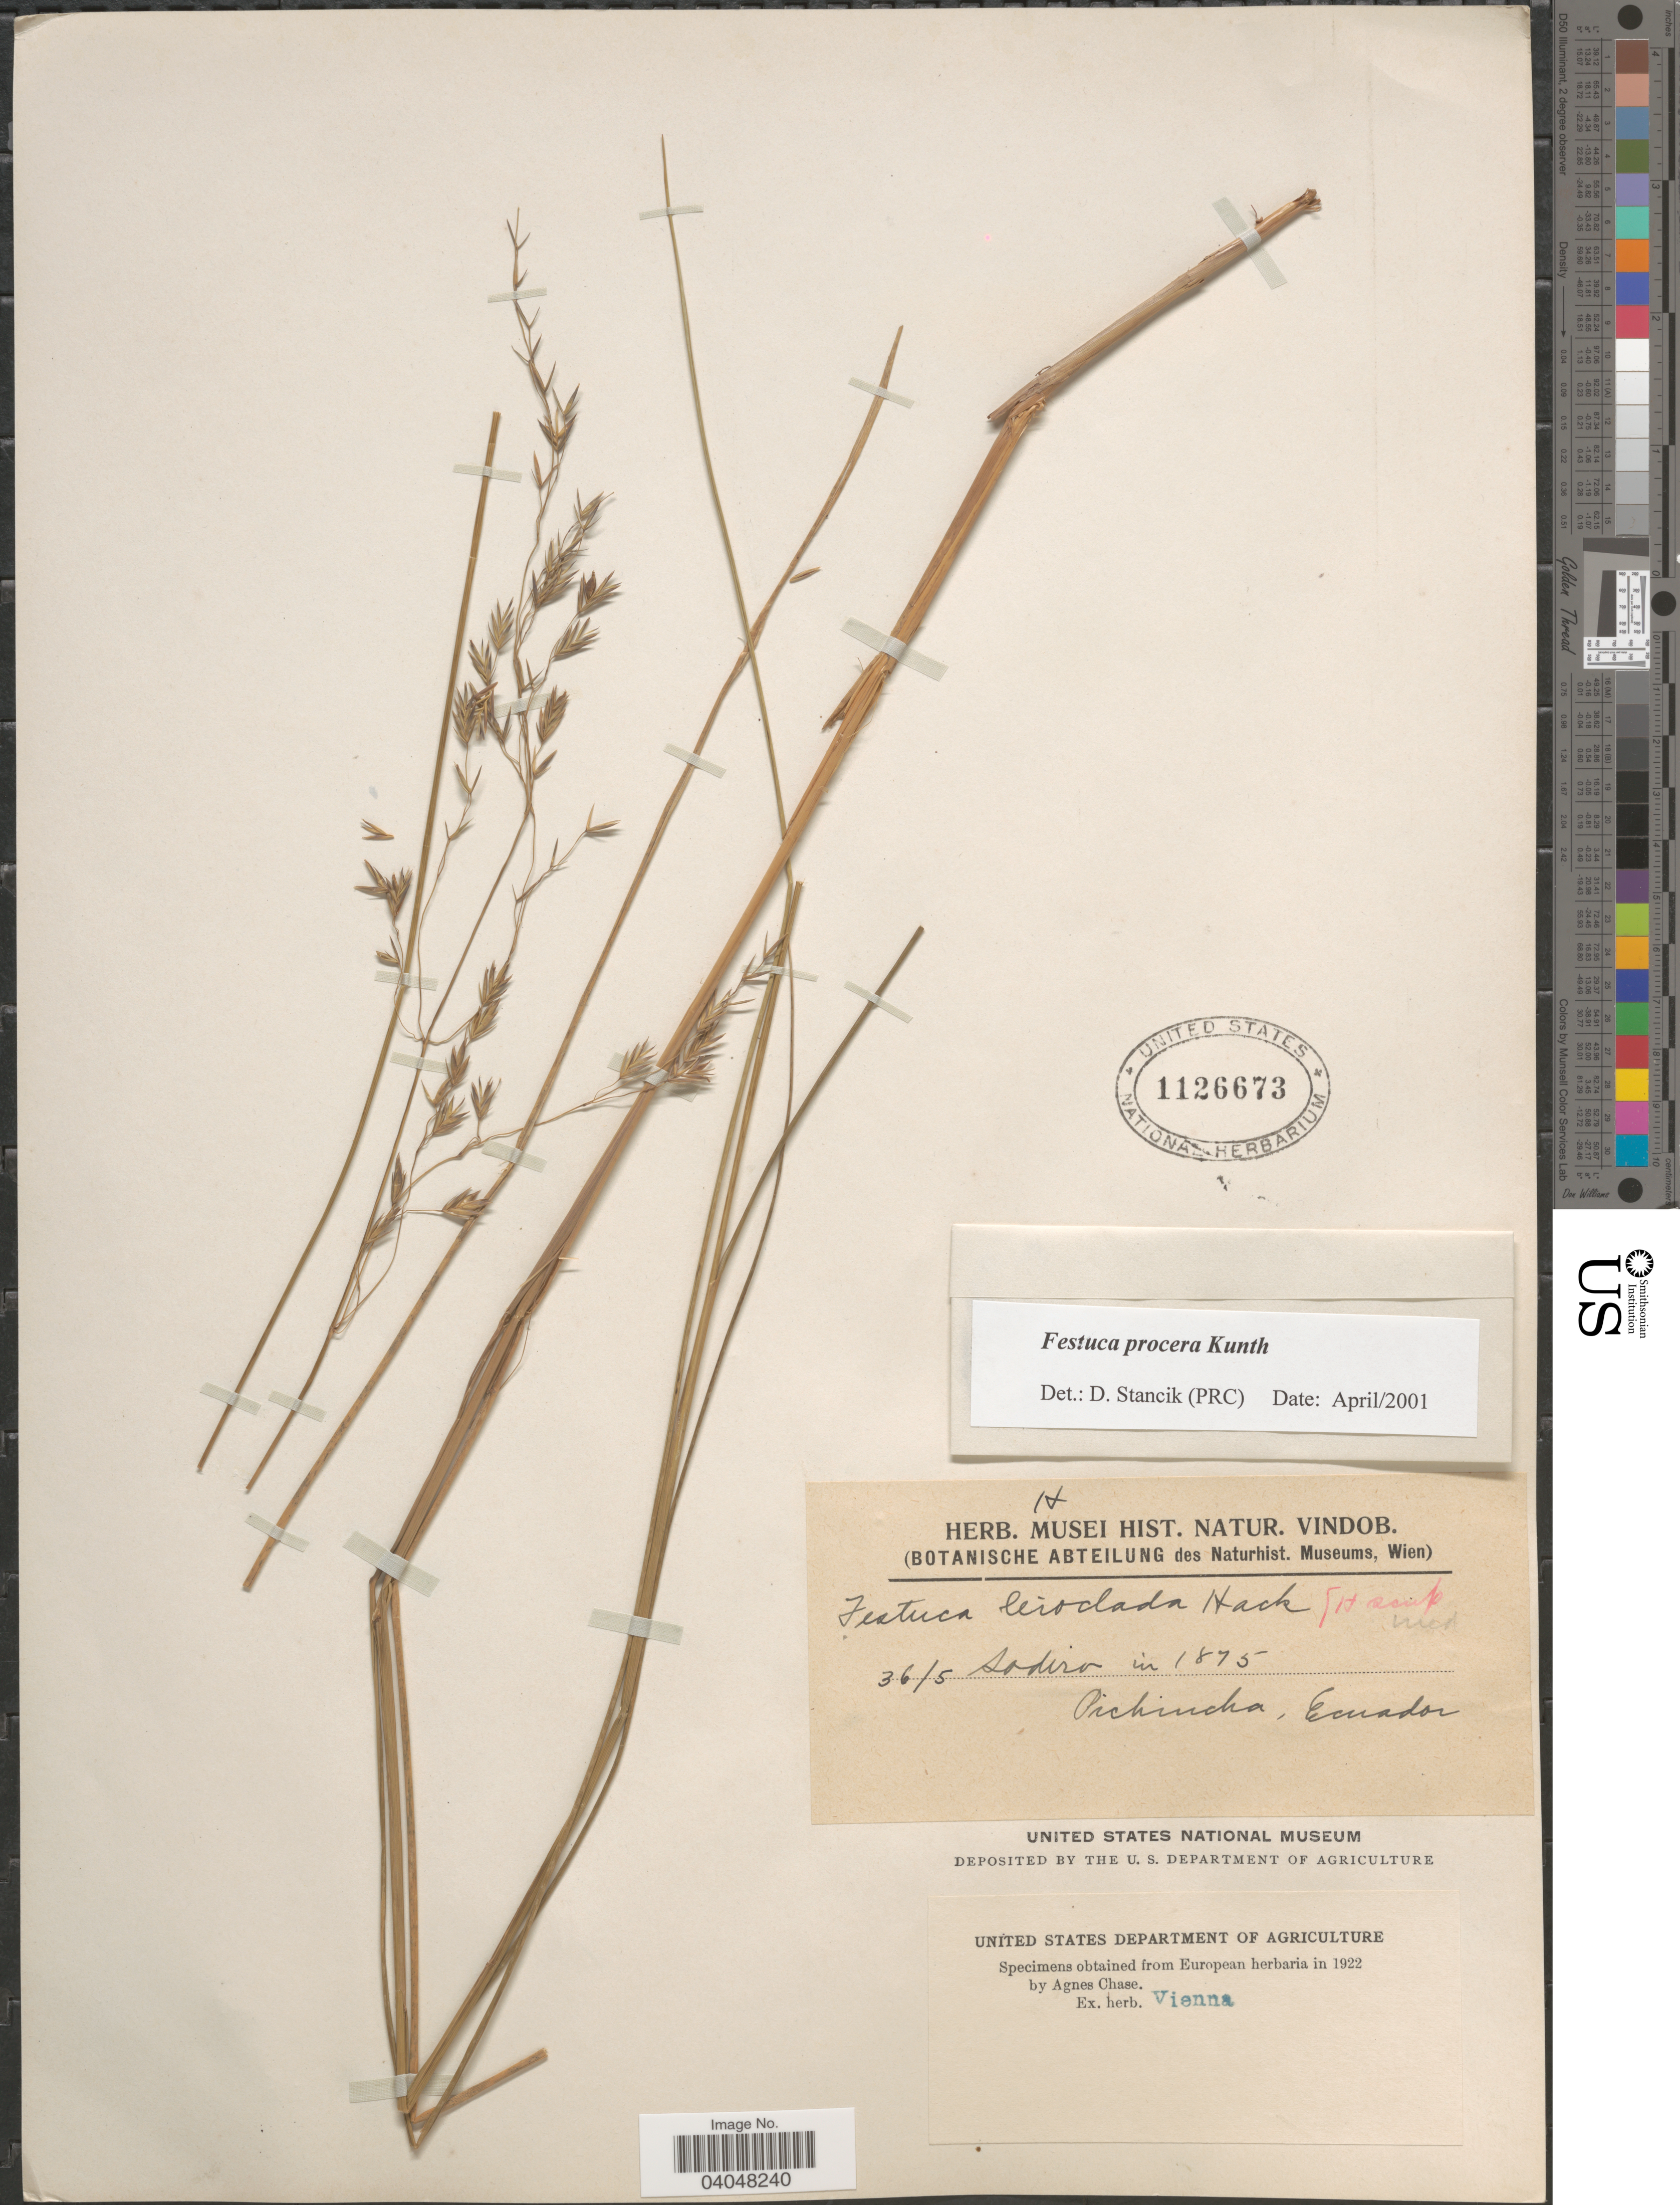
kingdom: Plantae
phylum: Tracheophyta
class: Liliopsida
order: Poales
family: Poaceae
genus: Festuca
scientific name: Festuca procera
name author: Kunth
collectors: Sodiro, --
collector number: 36/5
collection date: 1875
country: Ecuador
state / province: Pichincha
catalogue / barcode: US 1126673